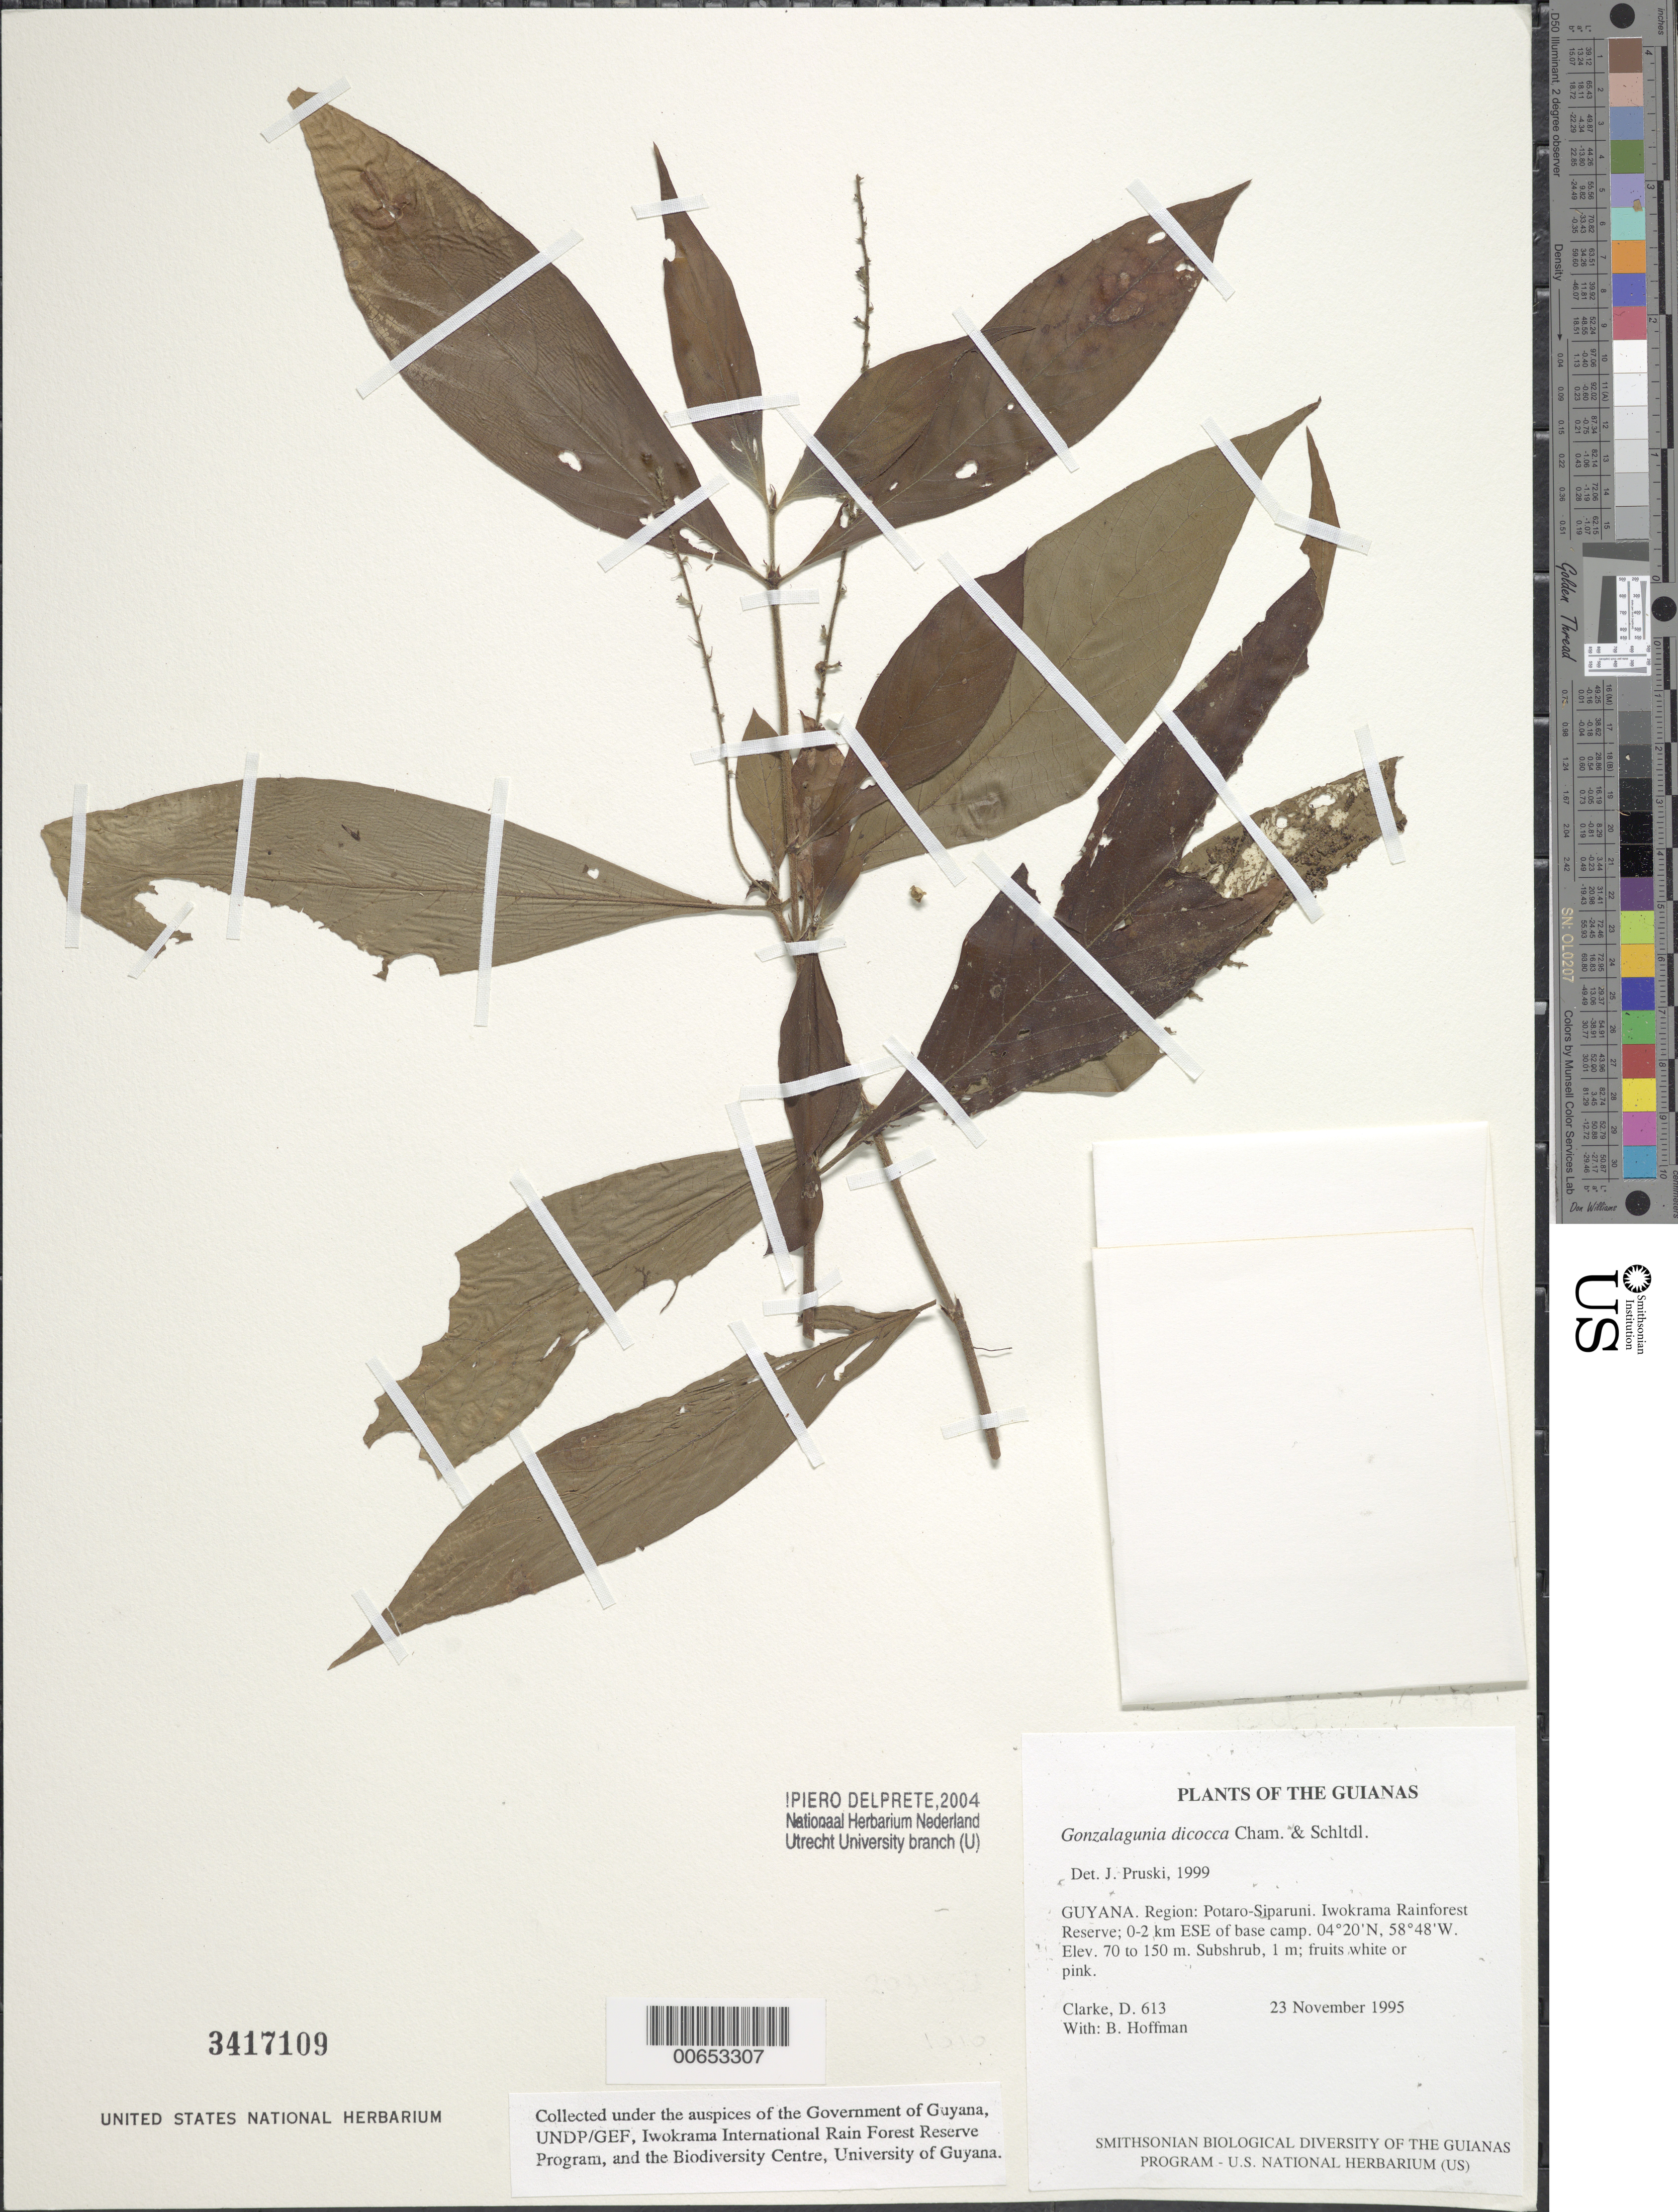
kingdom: Plantae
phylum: Tracheophyta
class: Magnoliopsida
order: Gentianales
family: Rubiaceae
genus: Gonzalagunia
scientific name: Gonzalagunia dicocca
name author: Cham. & Schltdl.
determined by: Taylor, Charlotte M.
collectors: H. D. Clarke & B. Hoffman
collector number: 613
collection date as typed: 23 November 1995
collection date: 1995-11-23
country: Guyana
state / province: Potaro-Siparuni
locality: Iwokrama Rainforest Reserve; 0-2 km ESE of base camp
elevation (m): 70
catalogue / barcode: US 3417109